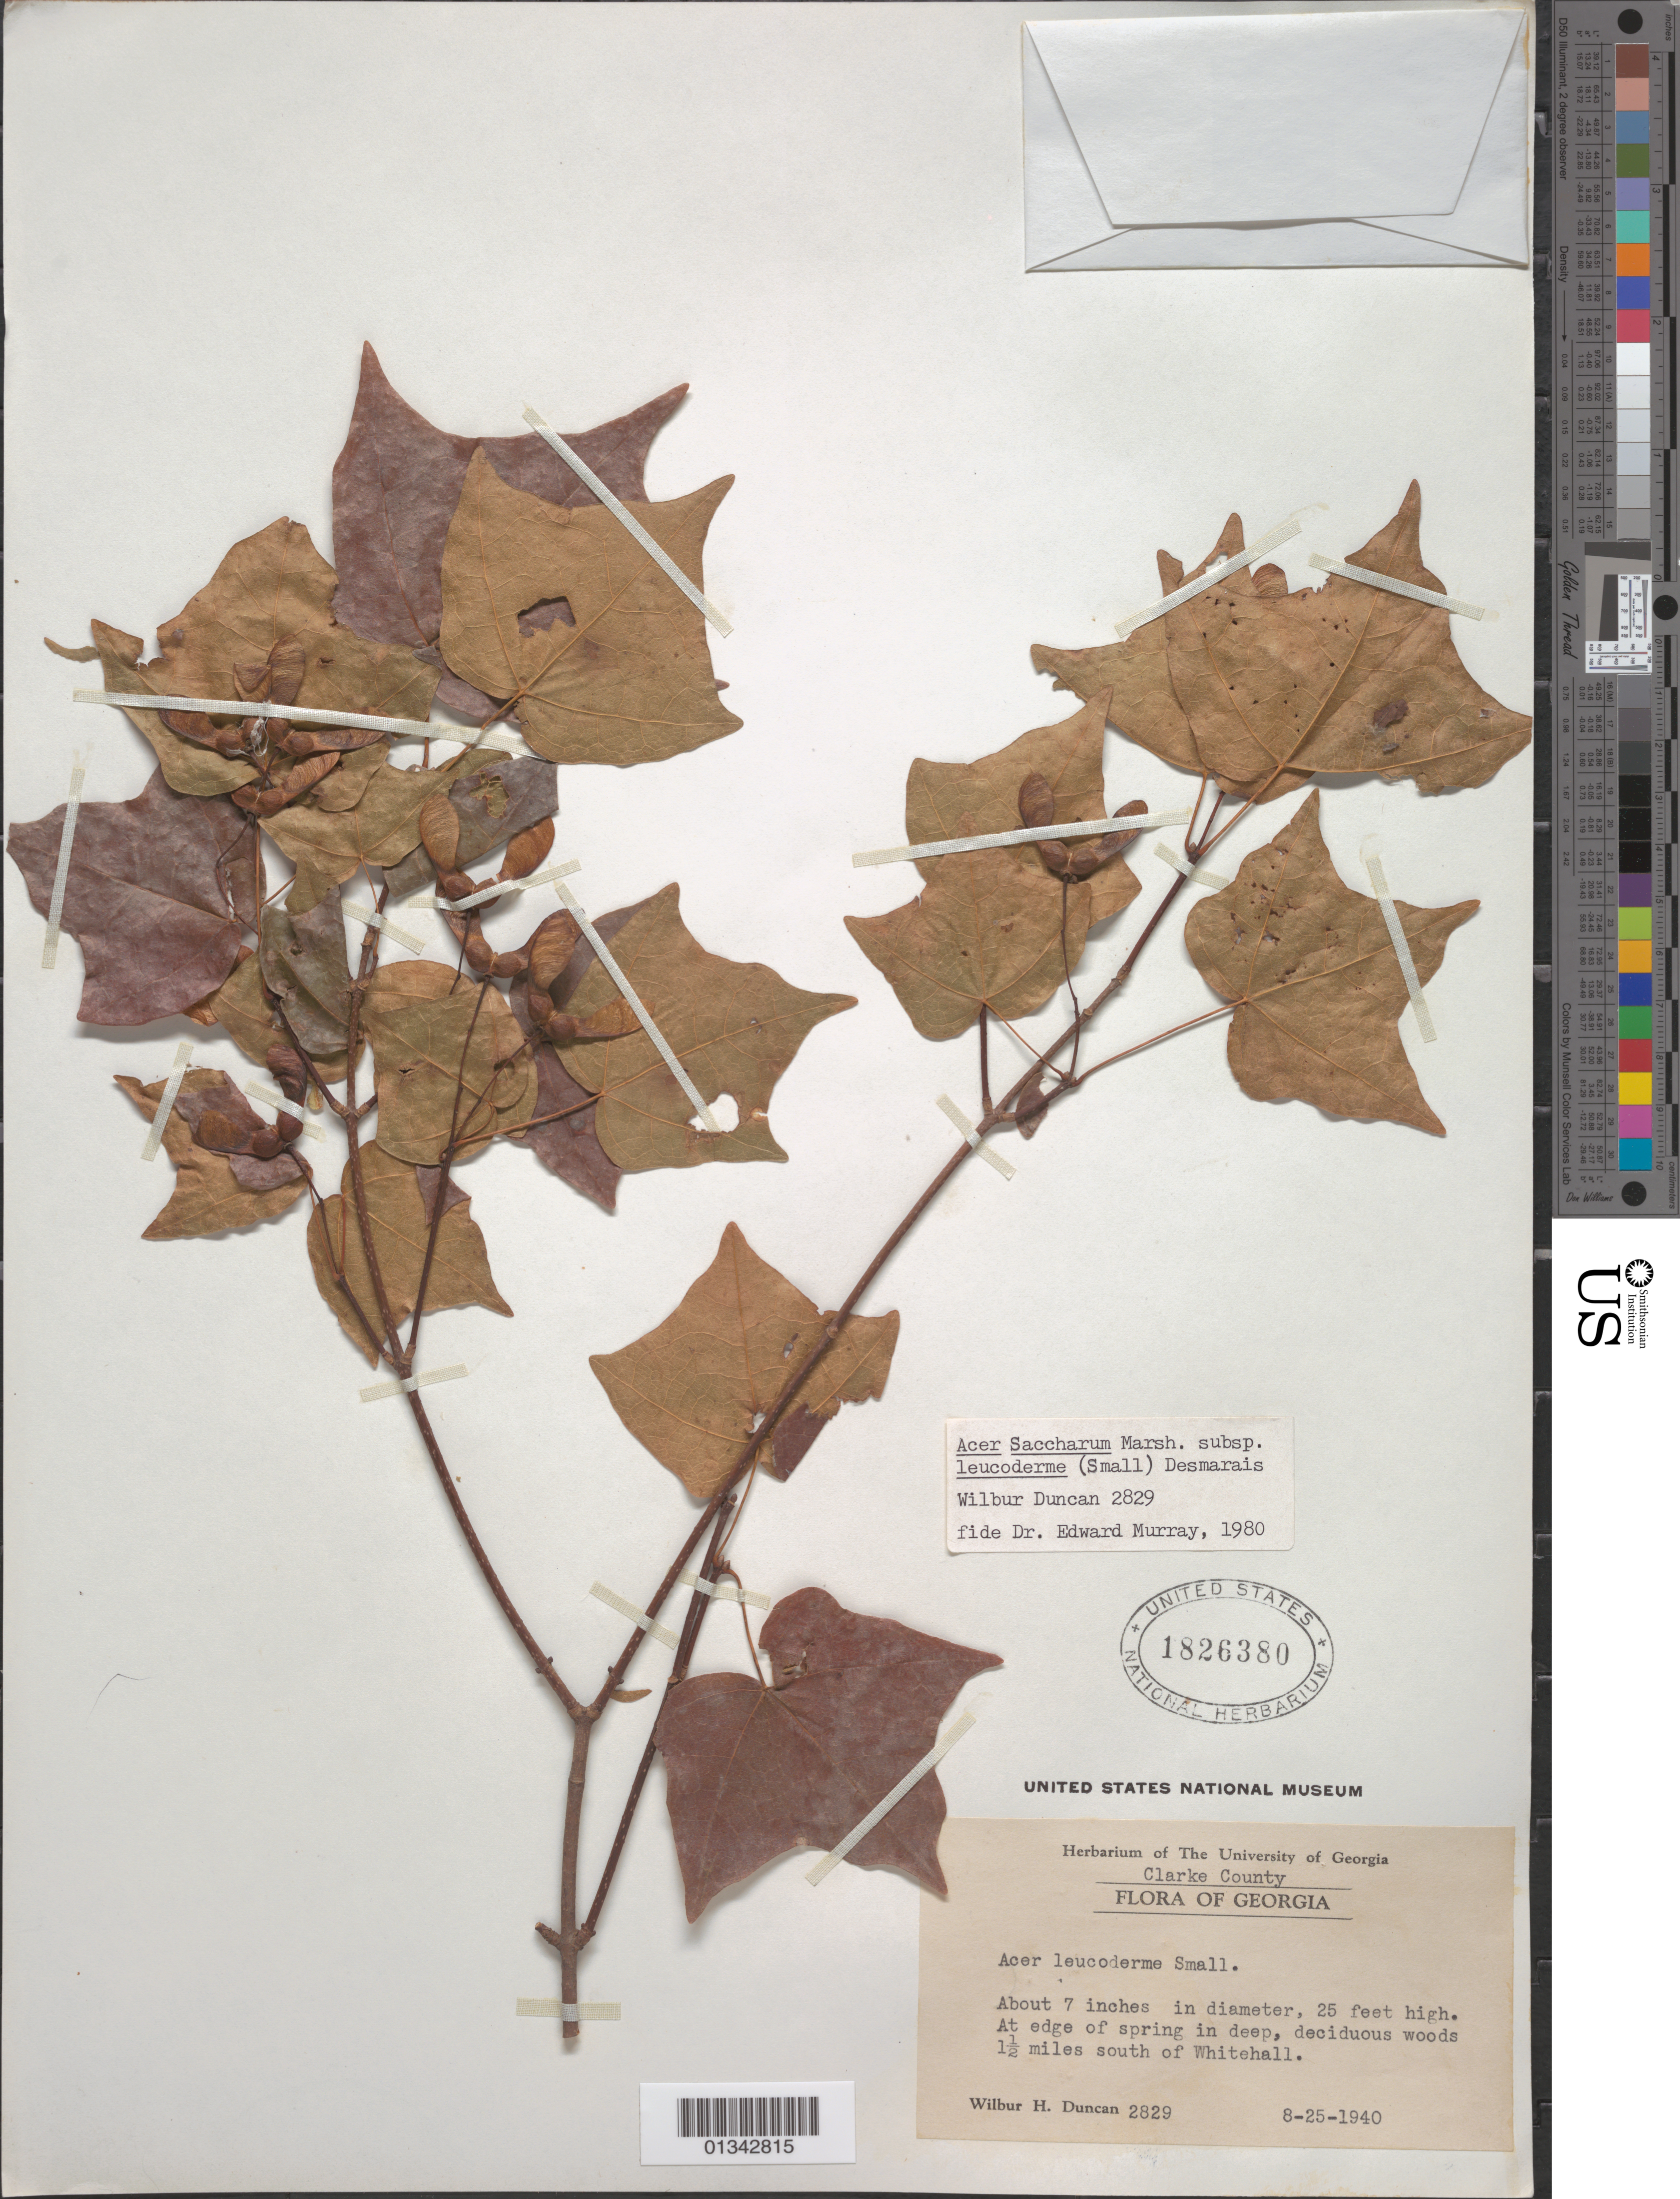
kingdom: Plantae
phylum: Tracheophyta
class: Magnoliopsida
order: Sapindales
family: Sapindaceae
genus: Acer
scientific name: Acer saccharum subsp. leucoderme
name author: (Small) Desmarais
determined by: Murray, Edward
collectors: W. H. Duncan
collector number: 2829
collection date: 1940-08-25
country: United States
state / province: Georgia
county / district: Clarke County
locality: Clarke County, 1.5 miles S of Whitehall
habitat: At edge of spring in deep, deciduous woods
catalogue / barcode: US 1826380